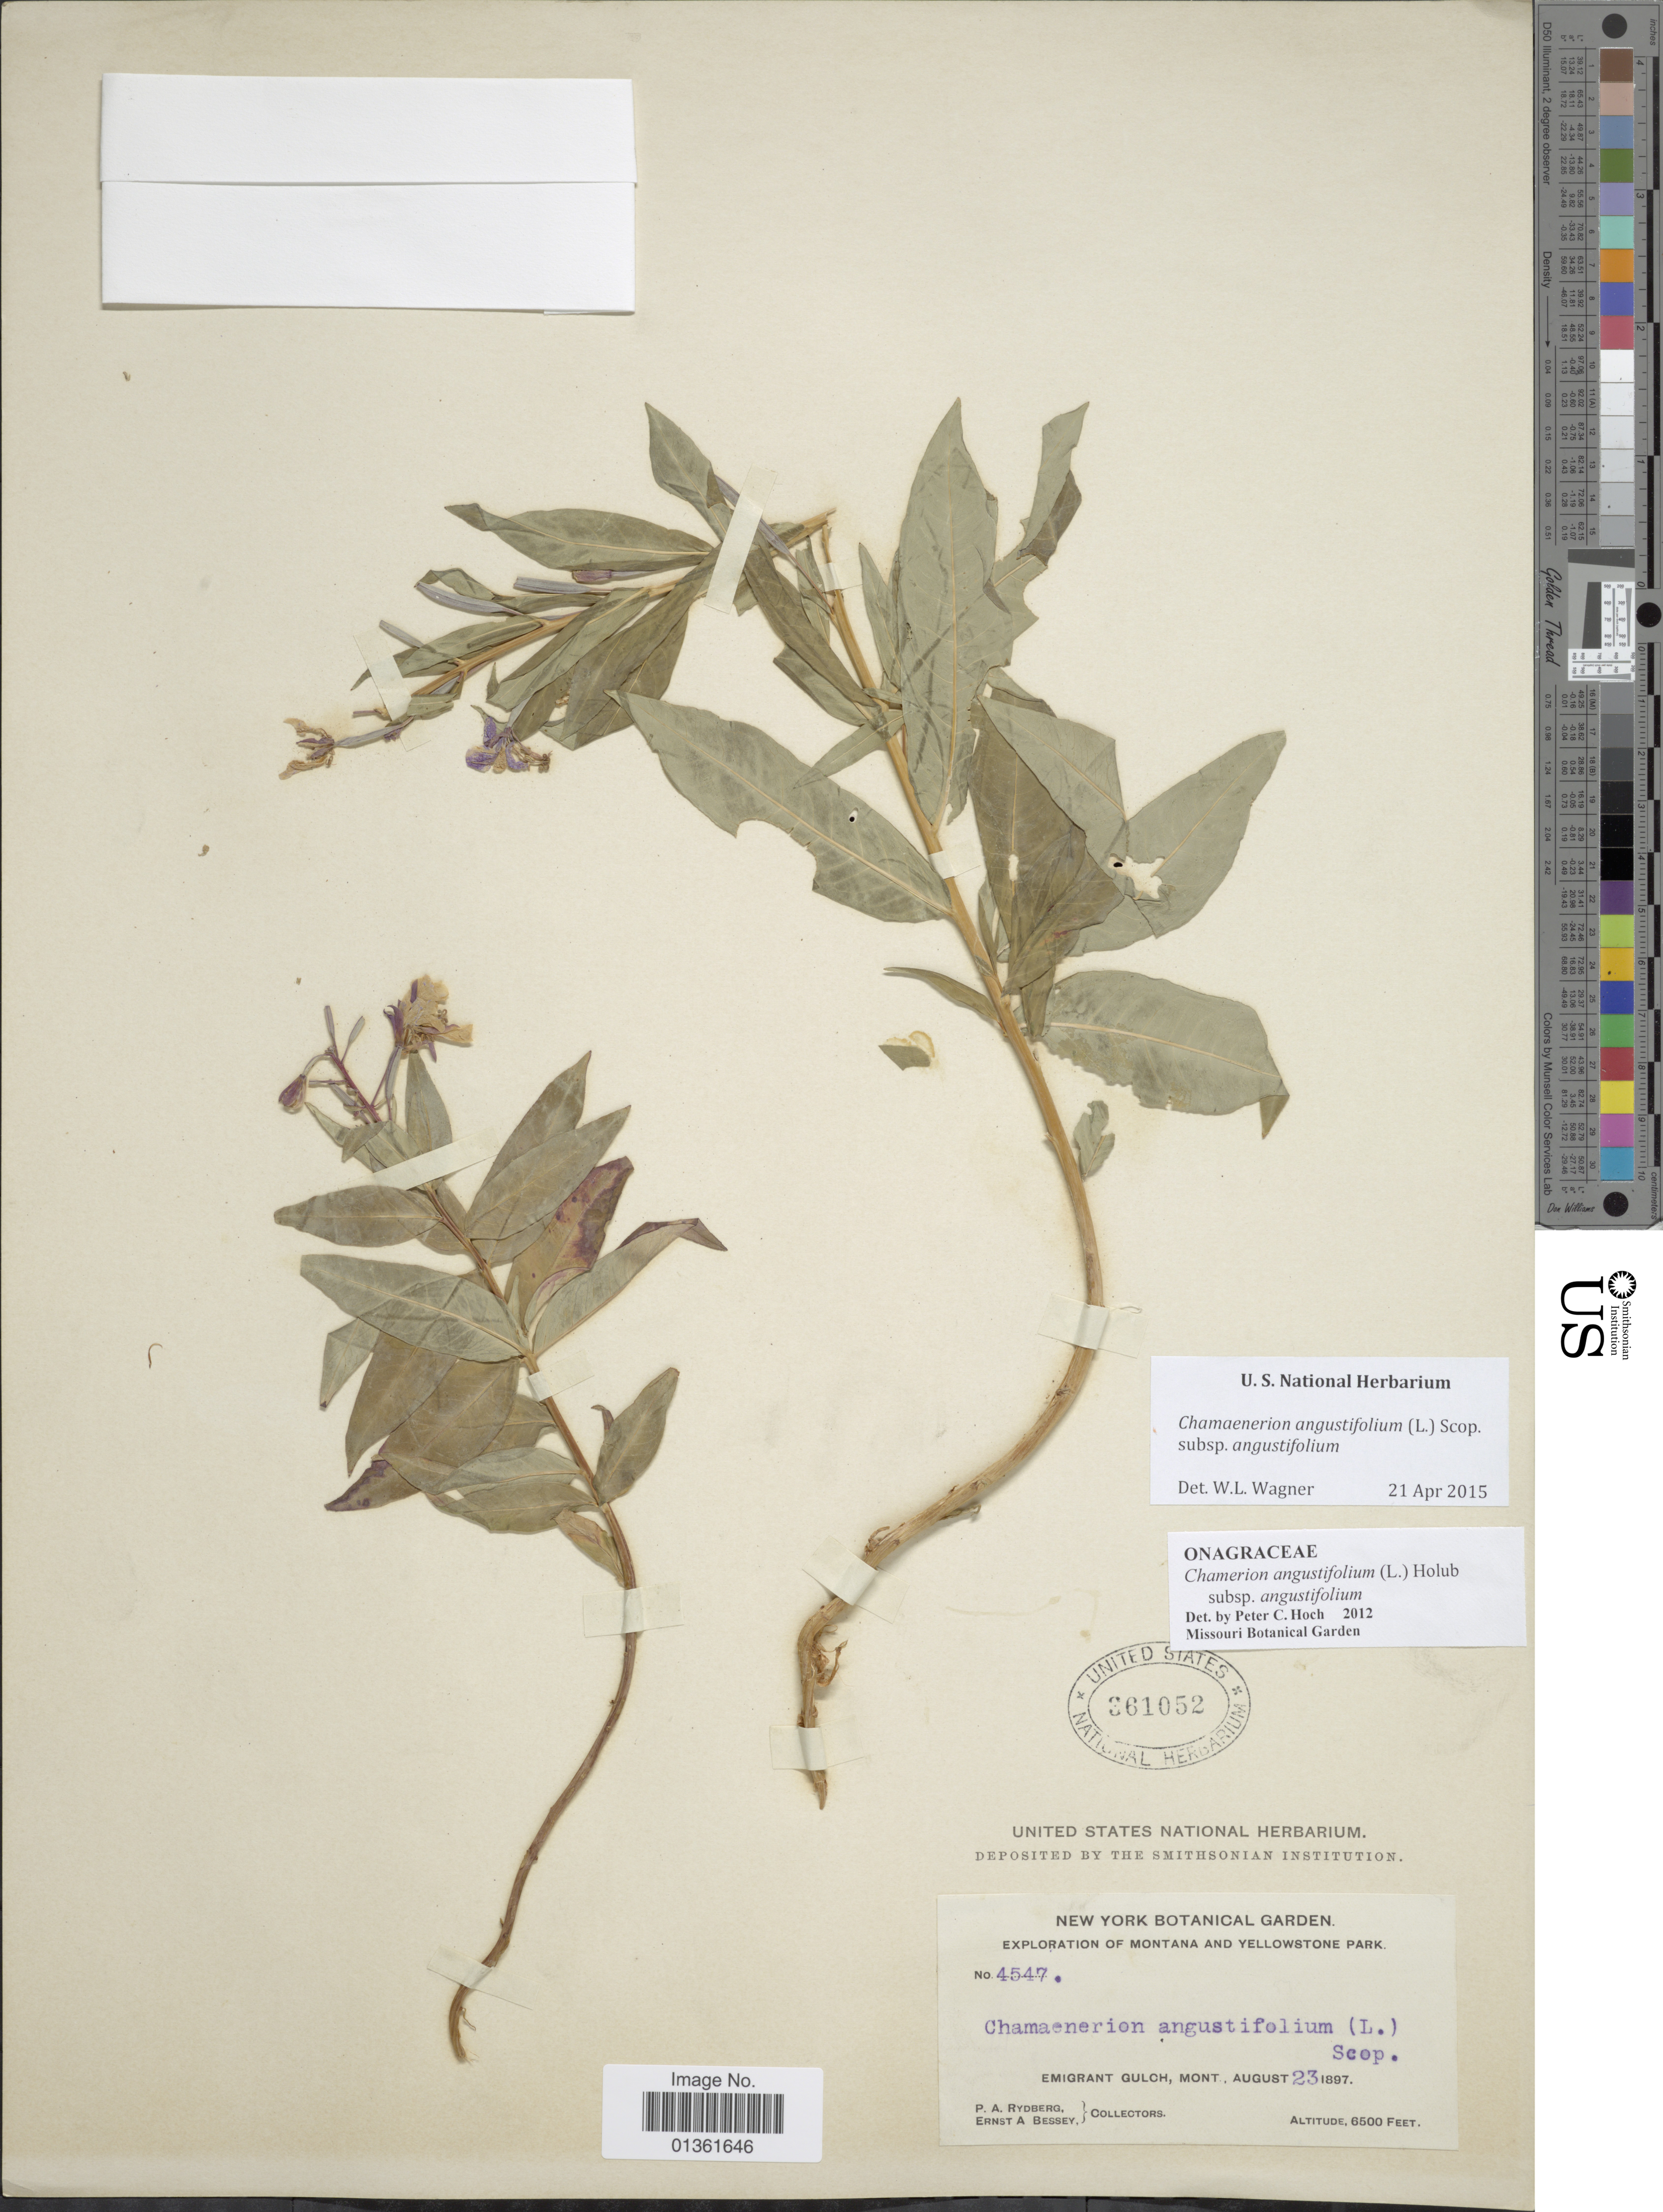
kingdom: Plantae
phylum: Tracheophyta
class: Magnoliopsida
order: Myrtales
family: Onagraceae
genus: Chamaenerion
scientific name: Chamaenerion angustifolium subsp. angustifolium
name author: (L.) Scop.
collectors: P. A. Rydberg & E. A. Bessey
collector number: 4547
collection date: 1897-08-23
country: United States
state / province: Montana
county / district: Park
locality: Emigrant Gulch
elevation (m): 1981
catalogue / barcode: US 361052